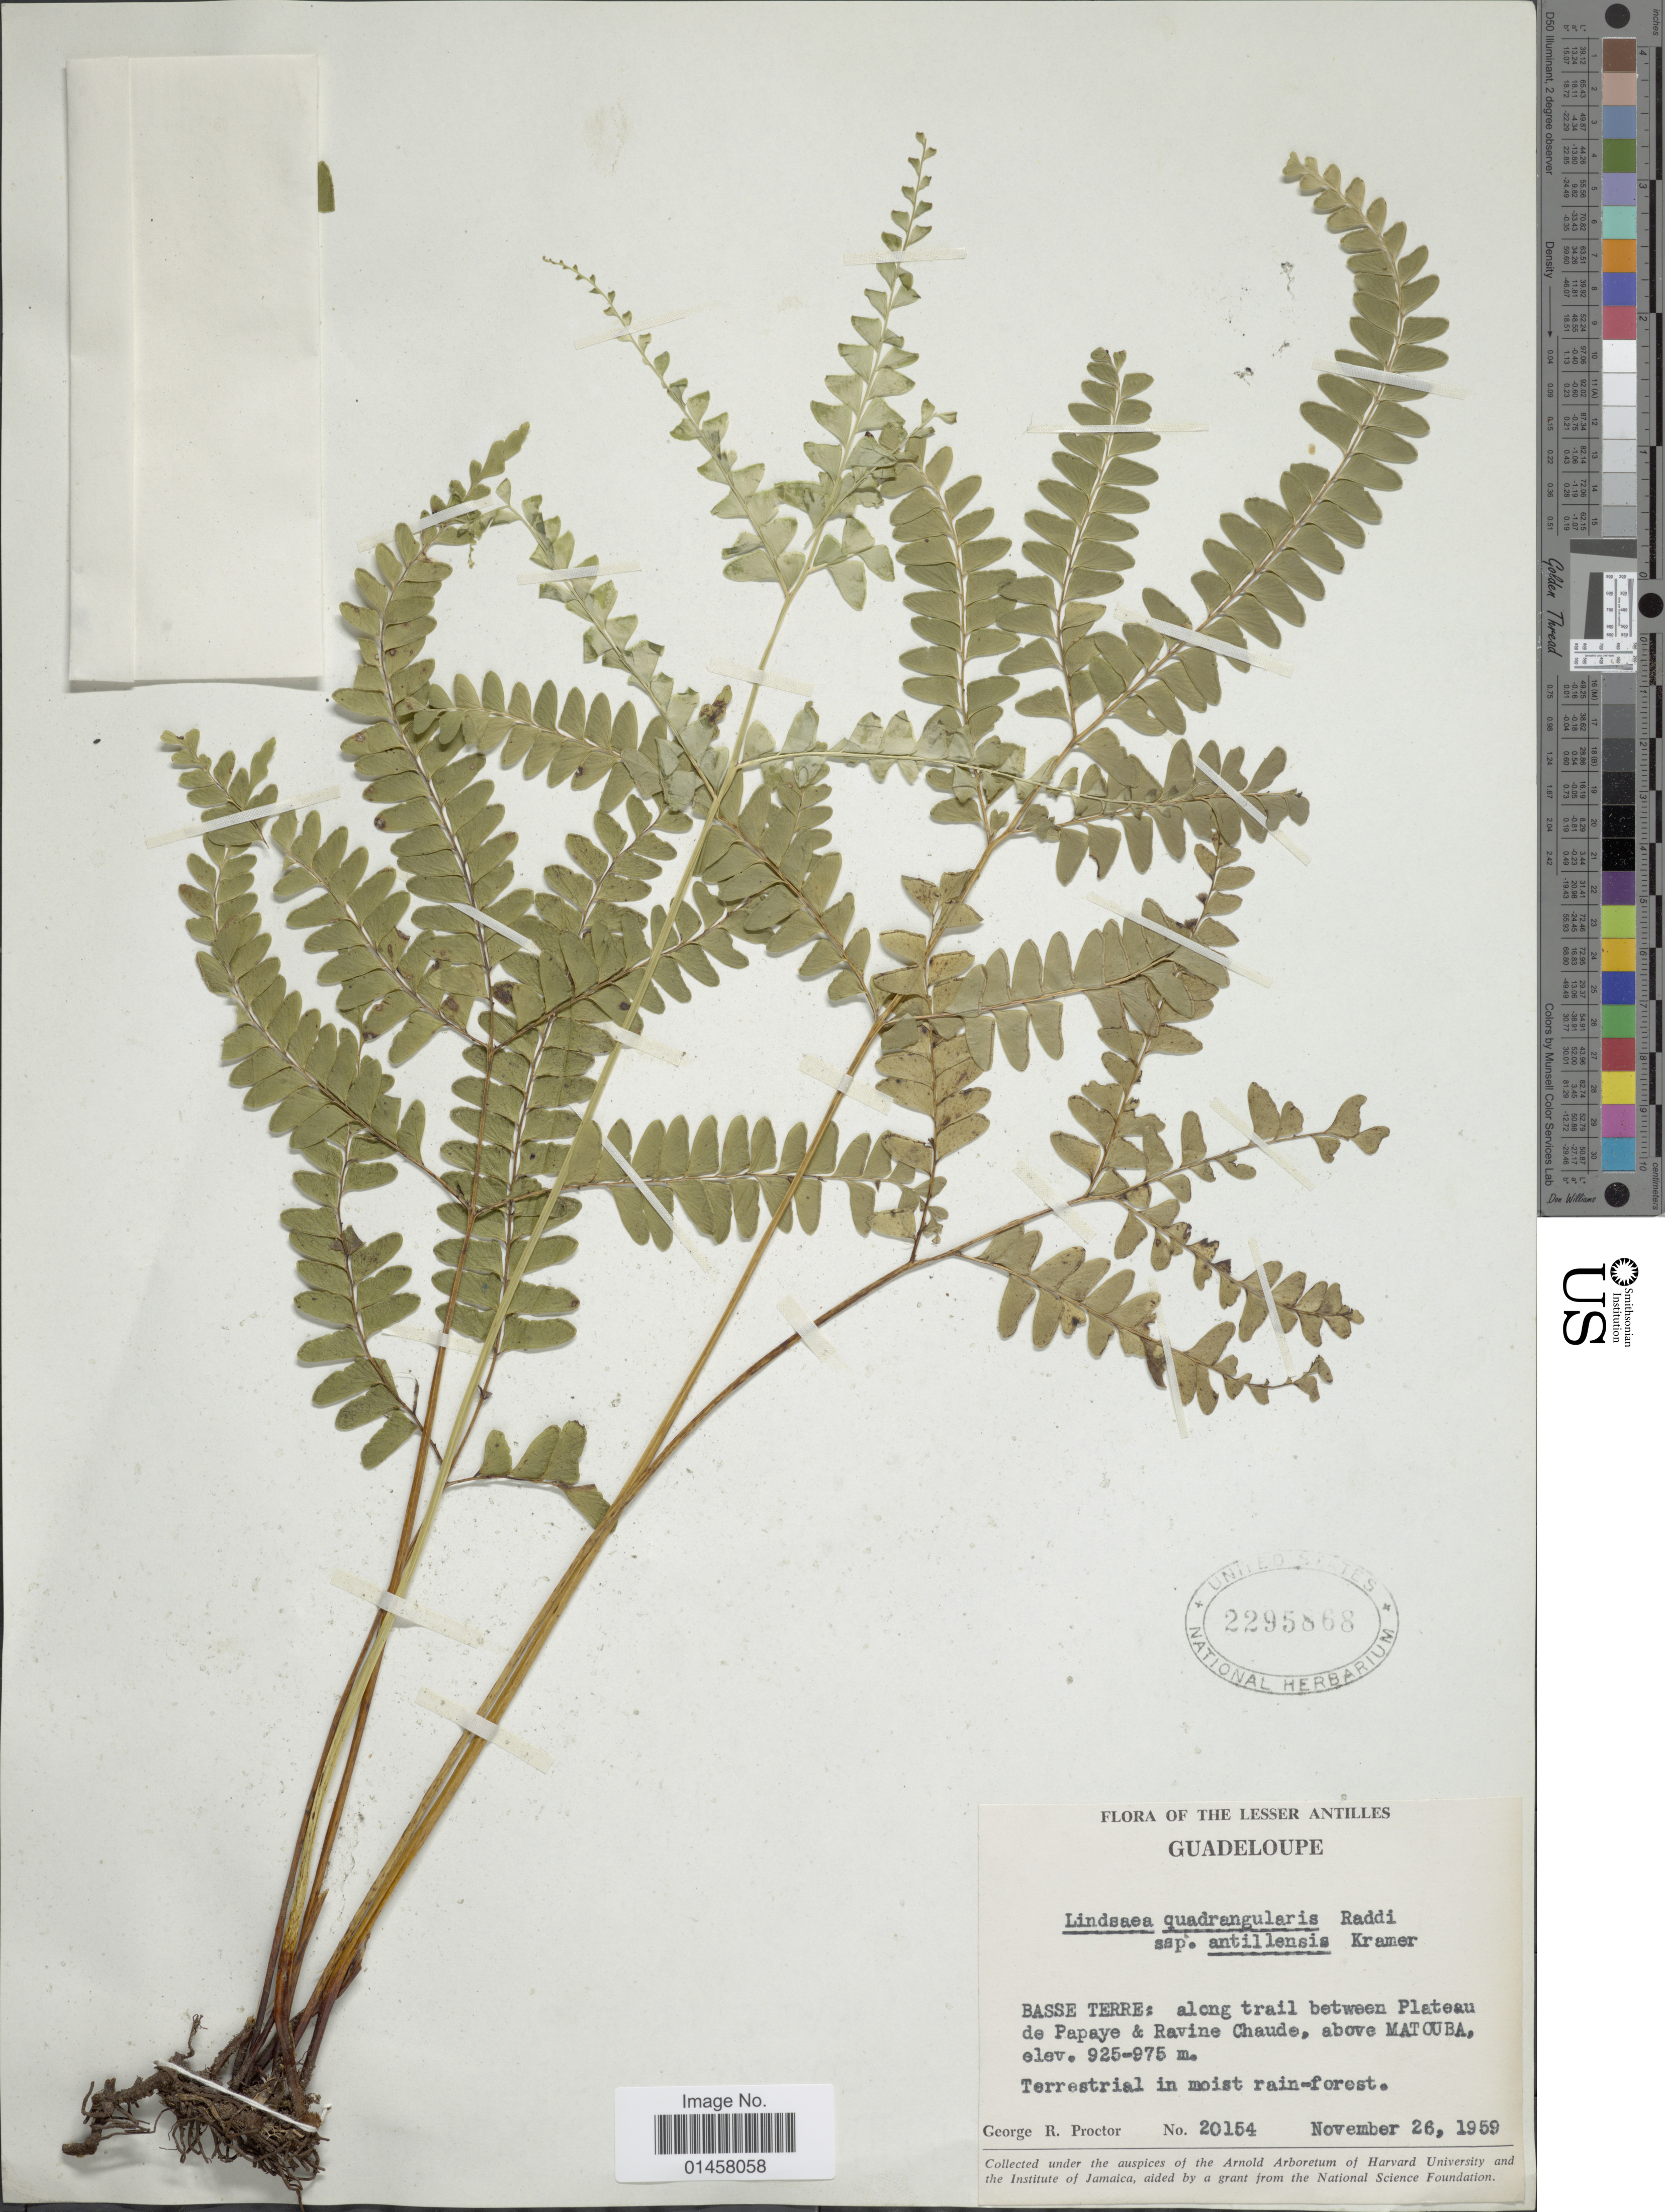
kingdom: Plantae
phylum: Tracheophyta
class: Polypodiopsida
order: Polypodiales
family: Lindsaeaceae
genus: Lindsaea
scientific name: Lindsaea quadrangularis subsp. antillensis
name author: K.U. Kramer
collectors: G. R. Proctor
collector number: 20154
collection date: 1959-11-26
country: Guadeloupe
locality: Lesser Antilles, Guadeloupe, Basse Terre: along trail between Plateau de Papaye & ravine Chaude, above Matouba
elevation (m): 925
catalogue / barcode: US 2295868